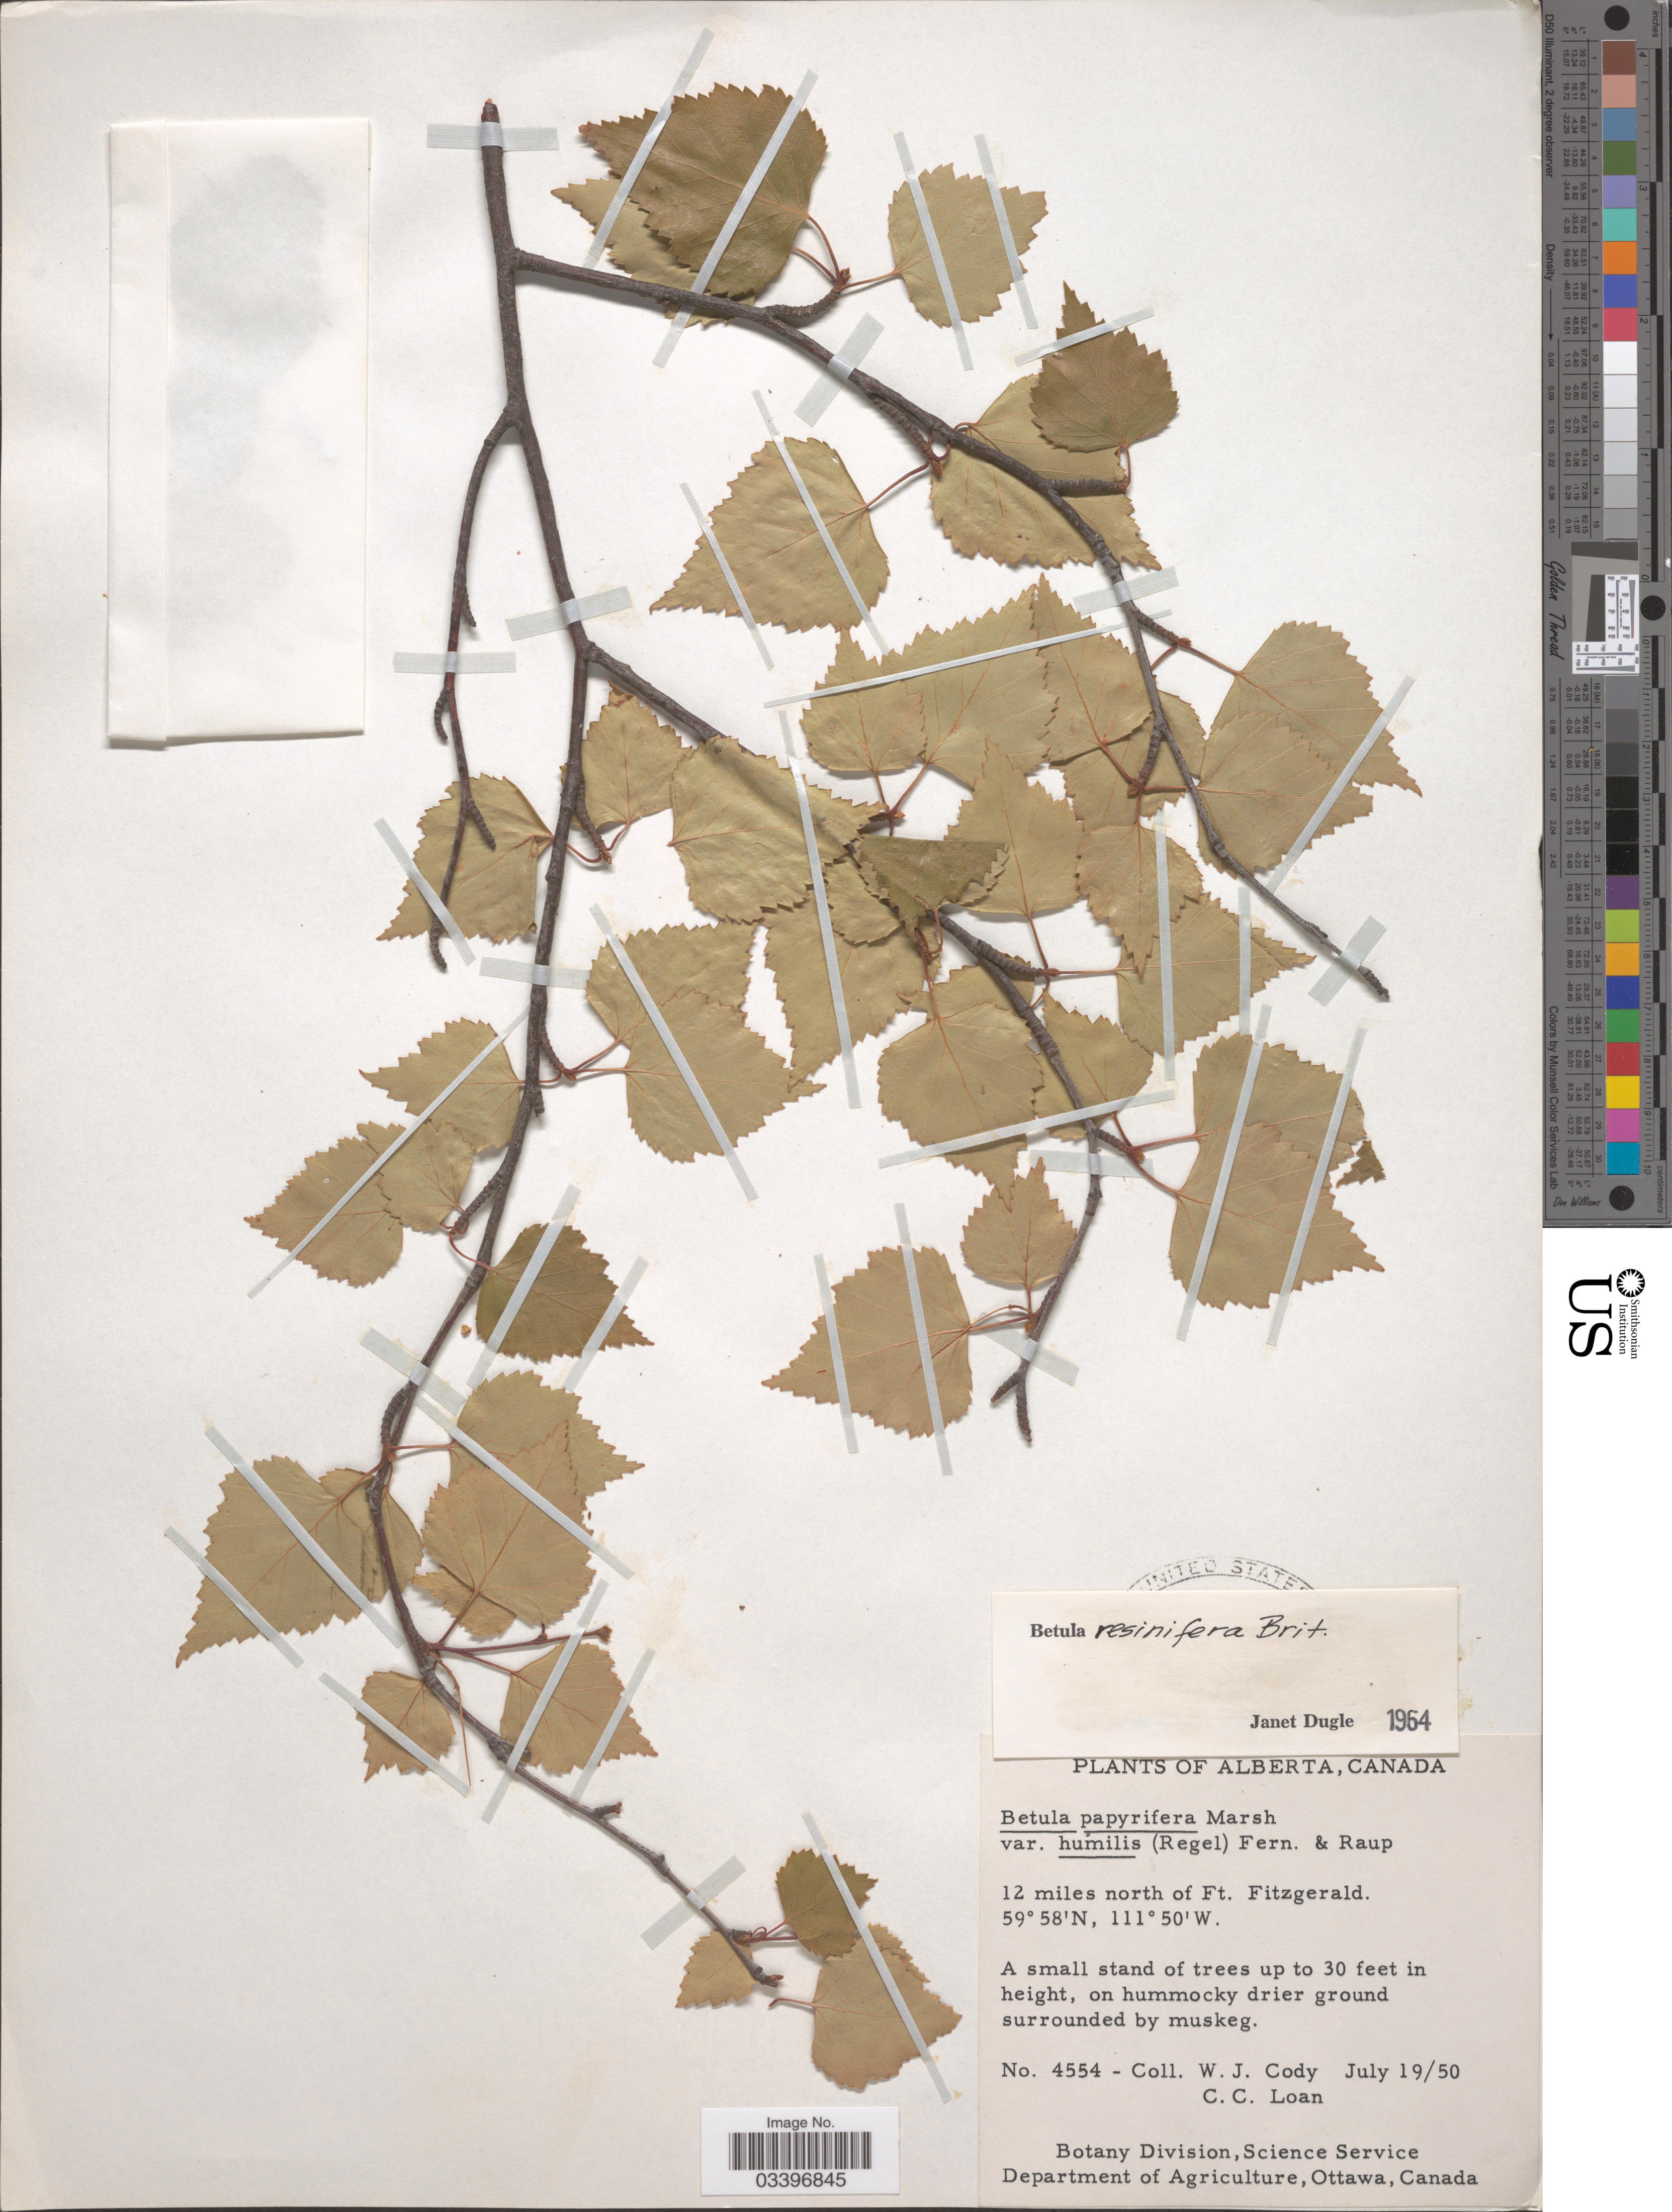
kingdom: Plantae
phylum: Tracheophyta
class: Magnoliopsida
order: Fagales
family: Betulaceae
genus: Betula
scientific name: Betula resinifera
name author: Britton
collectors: W. Cody & C. Loan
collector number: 4554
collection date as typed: Transcribed d/m/y: 19/7/50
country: Canada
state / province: Alberta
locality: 12 miles north of Ft. Fitzgerald.